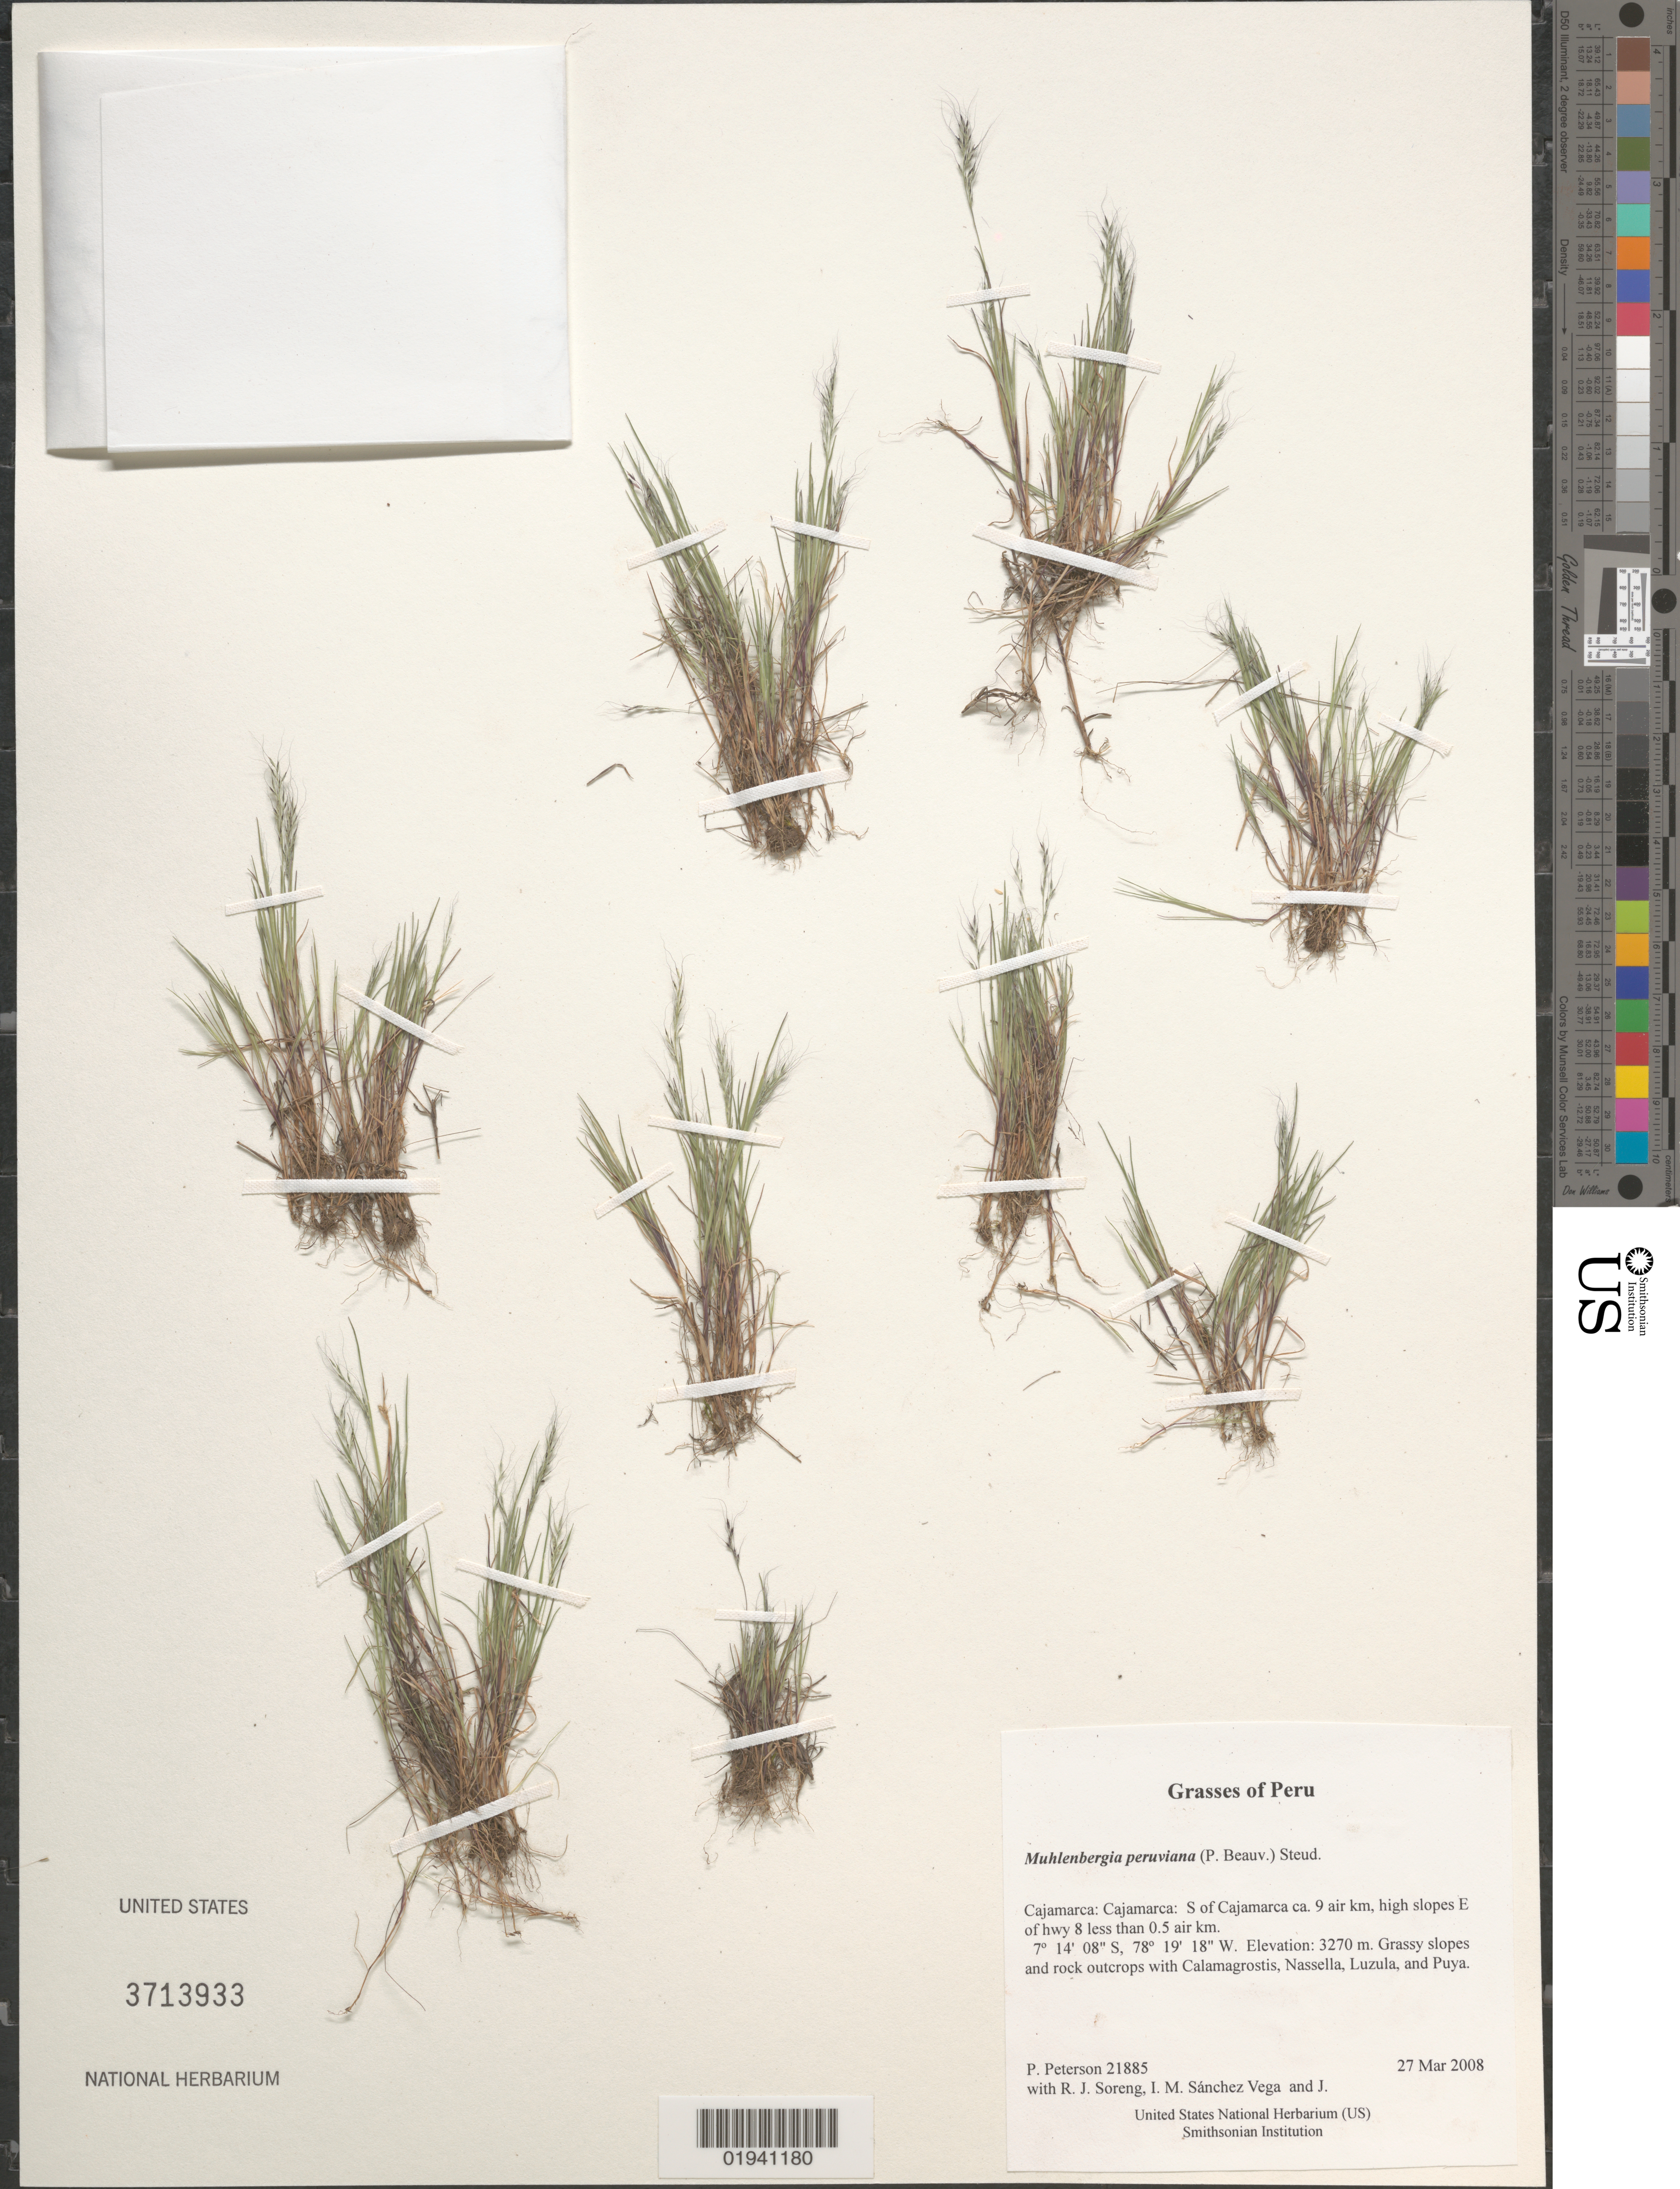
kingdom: Plantae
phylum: Tracheophyta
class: Liliopsida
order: Poales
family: Poaceae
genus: Muhlenbergia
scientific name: Muhlenbergia peruviana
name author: (P. Beauv.) Steud.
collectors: P. M. Peterson, R. J. Soreng, I. M. Sánchez Vega & J. Montoya Quino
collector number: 21885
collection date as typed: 27 Mar 2008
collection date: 2008-03-27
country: Peru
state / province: Cajamarca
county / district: Cajamarca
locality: S of Cajamarca ca. 9 air km, high slopes E of hwy 8 less than 0.5 air km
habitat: Grassy slopes and rock outcrops with Calamagrostis, Nassella, Luzula, and Puya.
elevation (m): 3270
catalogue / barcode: US 3713933